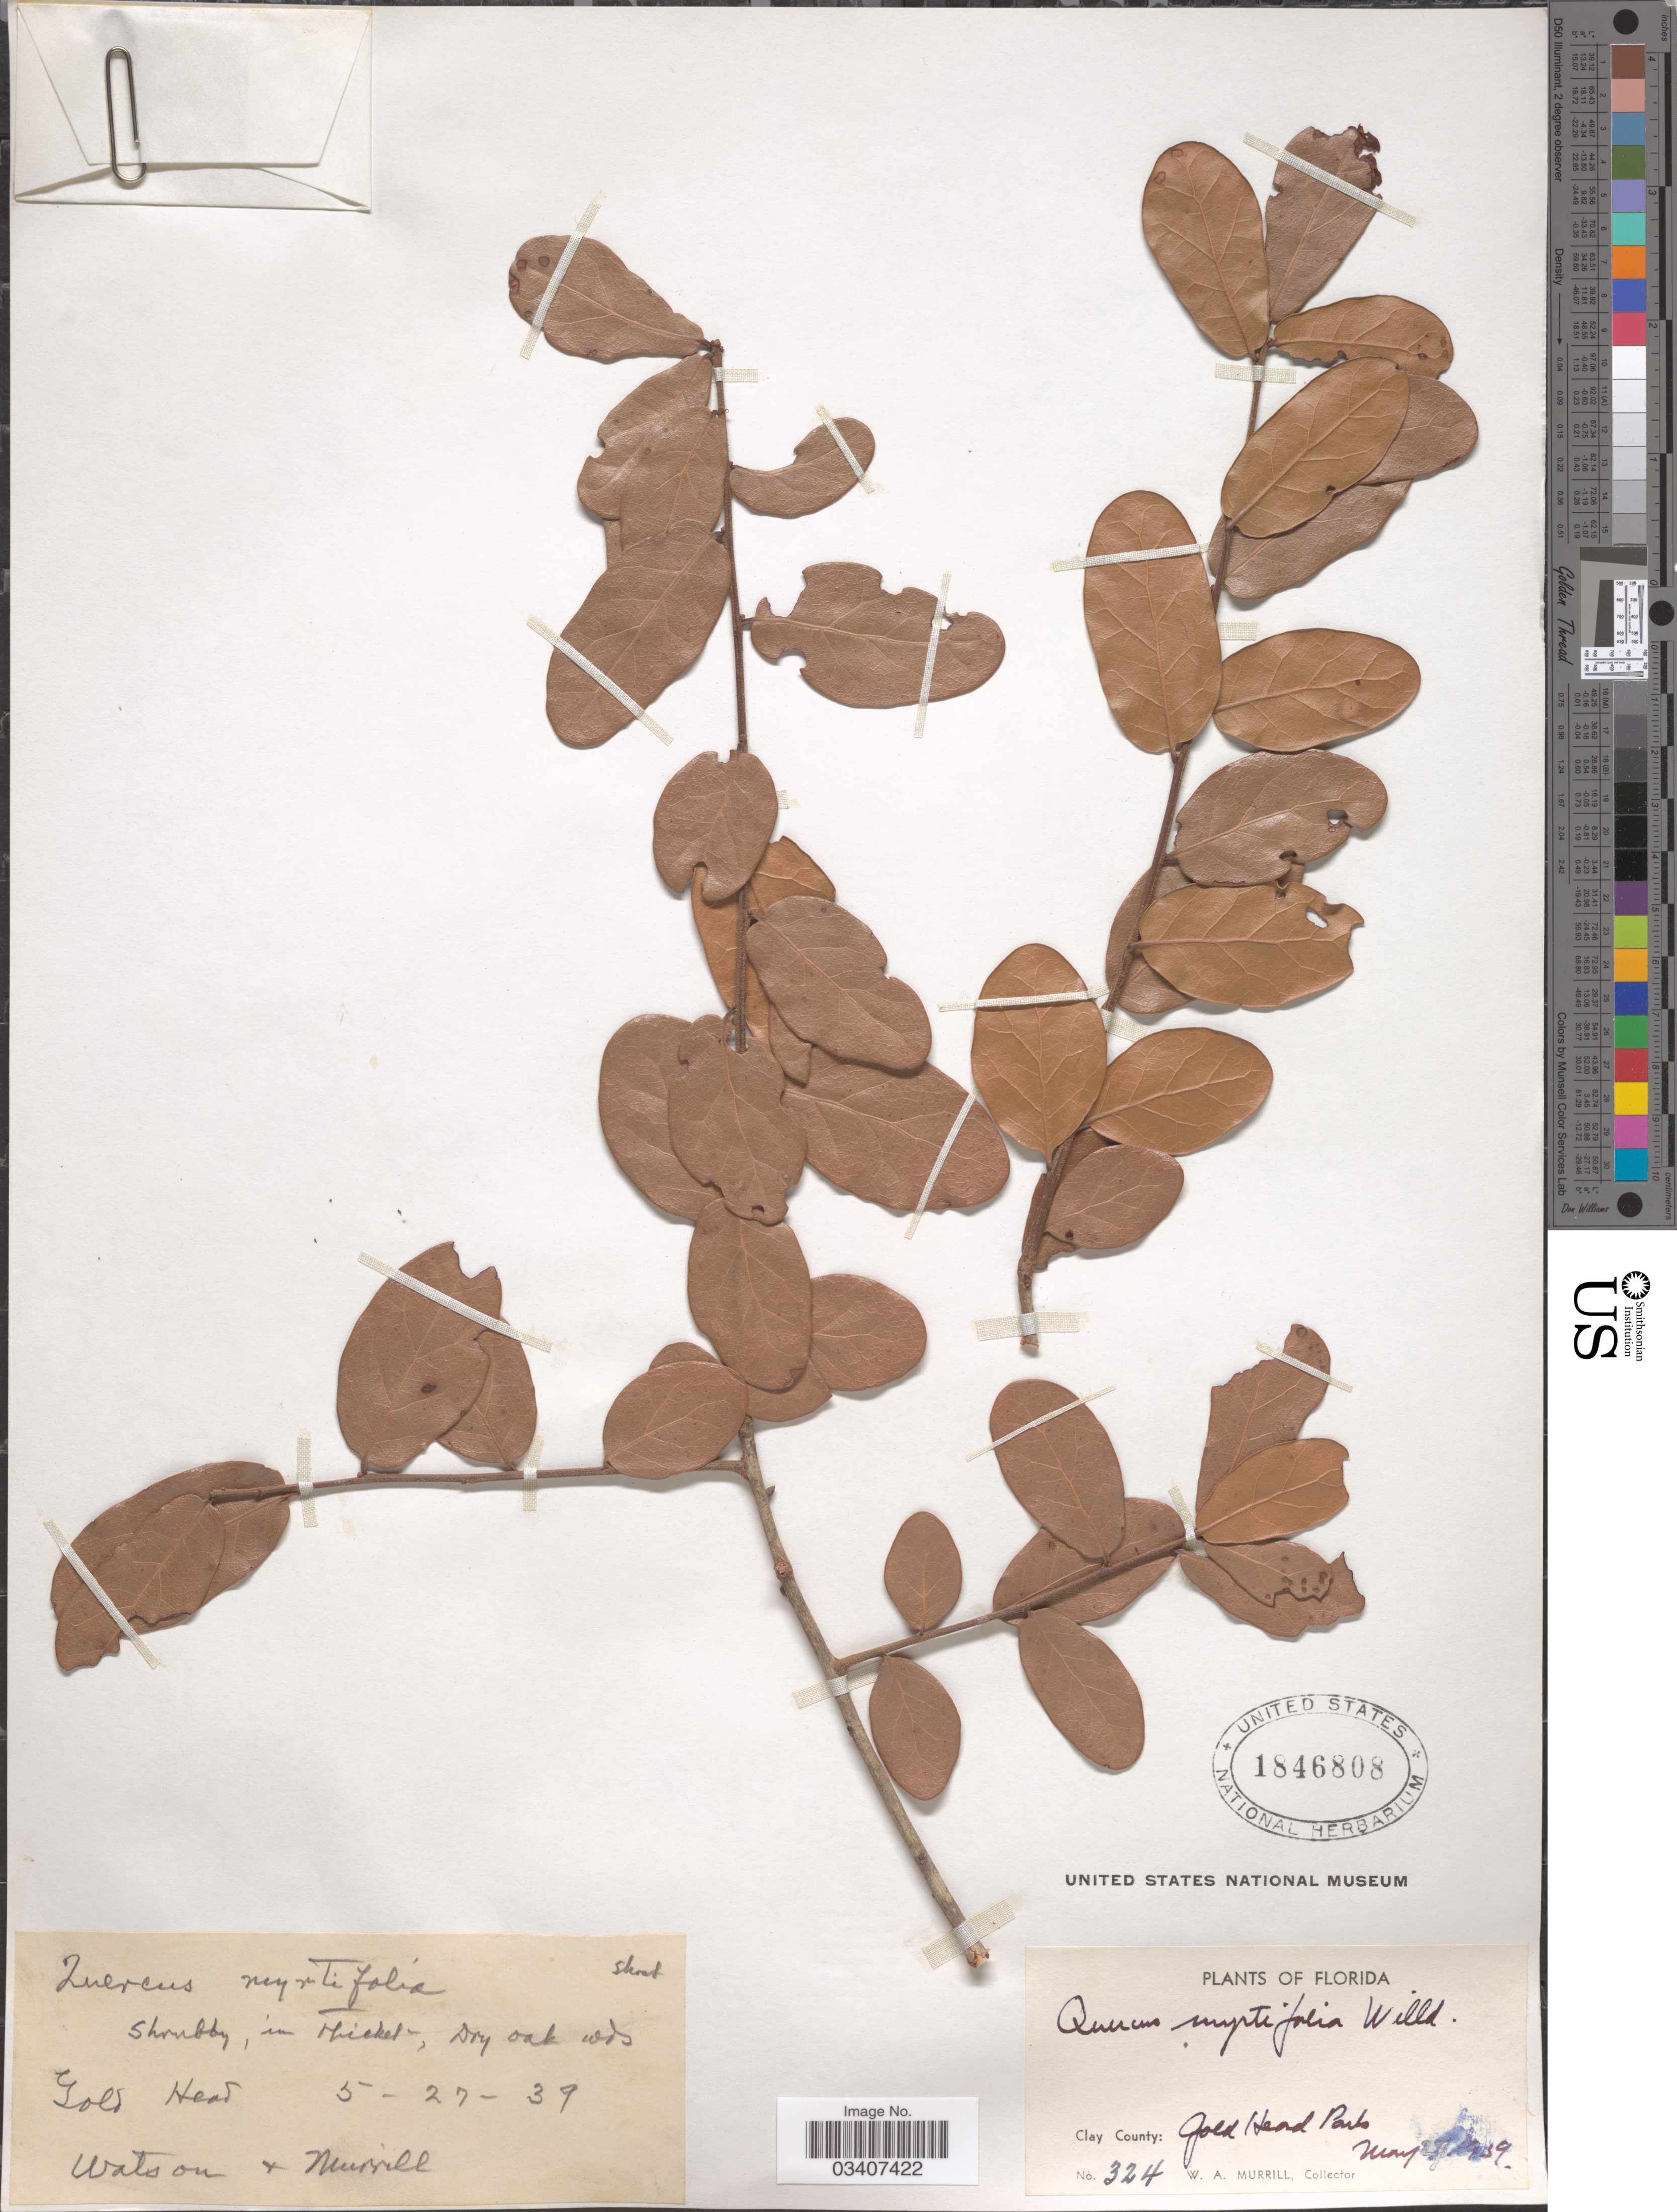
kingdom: Plantae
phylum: Tracheophyta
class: Magnoliopsida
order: Fagales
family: Fagaceae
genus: Quercus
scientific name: Quercus myrtifolia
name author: Willd.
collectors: W. A. Murrill & S. Watson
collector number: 324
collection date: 1939-05-27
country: United States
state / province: Florida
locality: Clay County: Gold Head Park.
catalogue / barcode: US 1846808